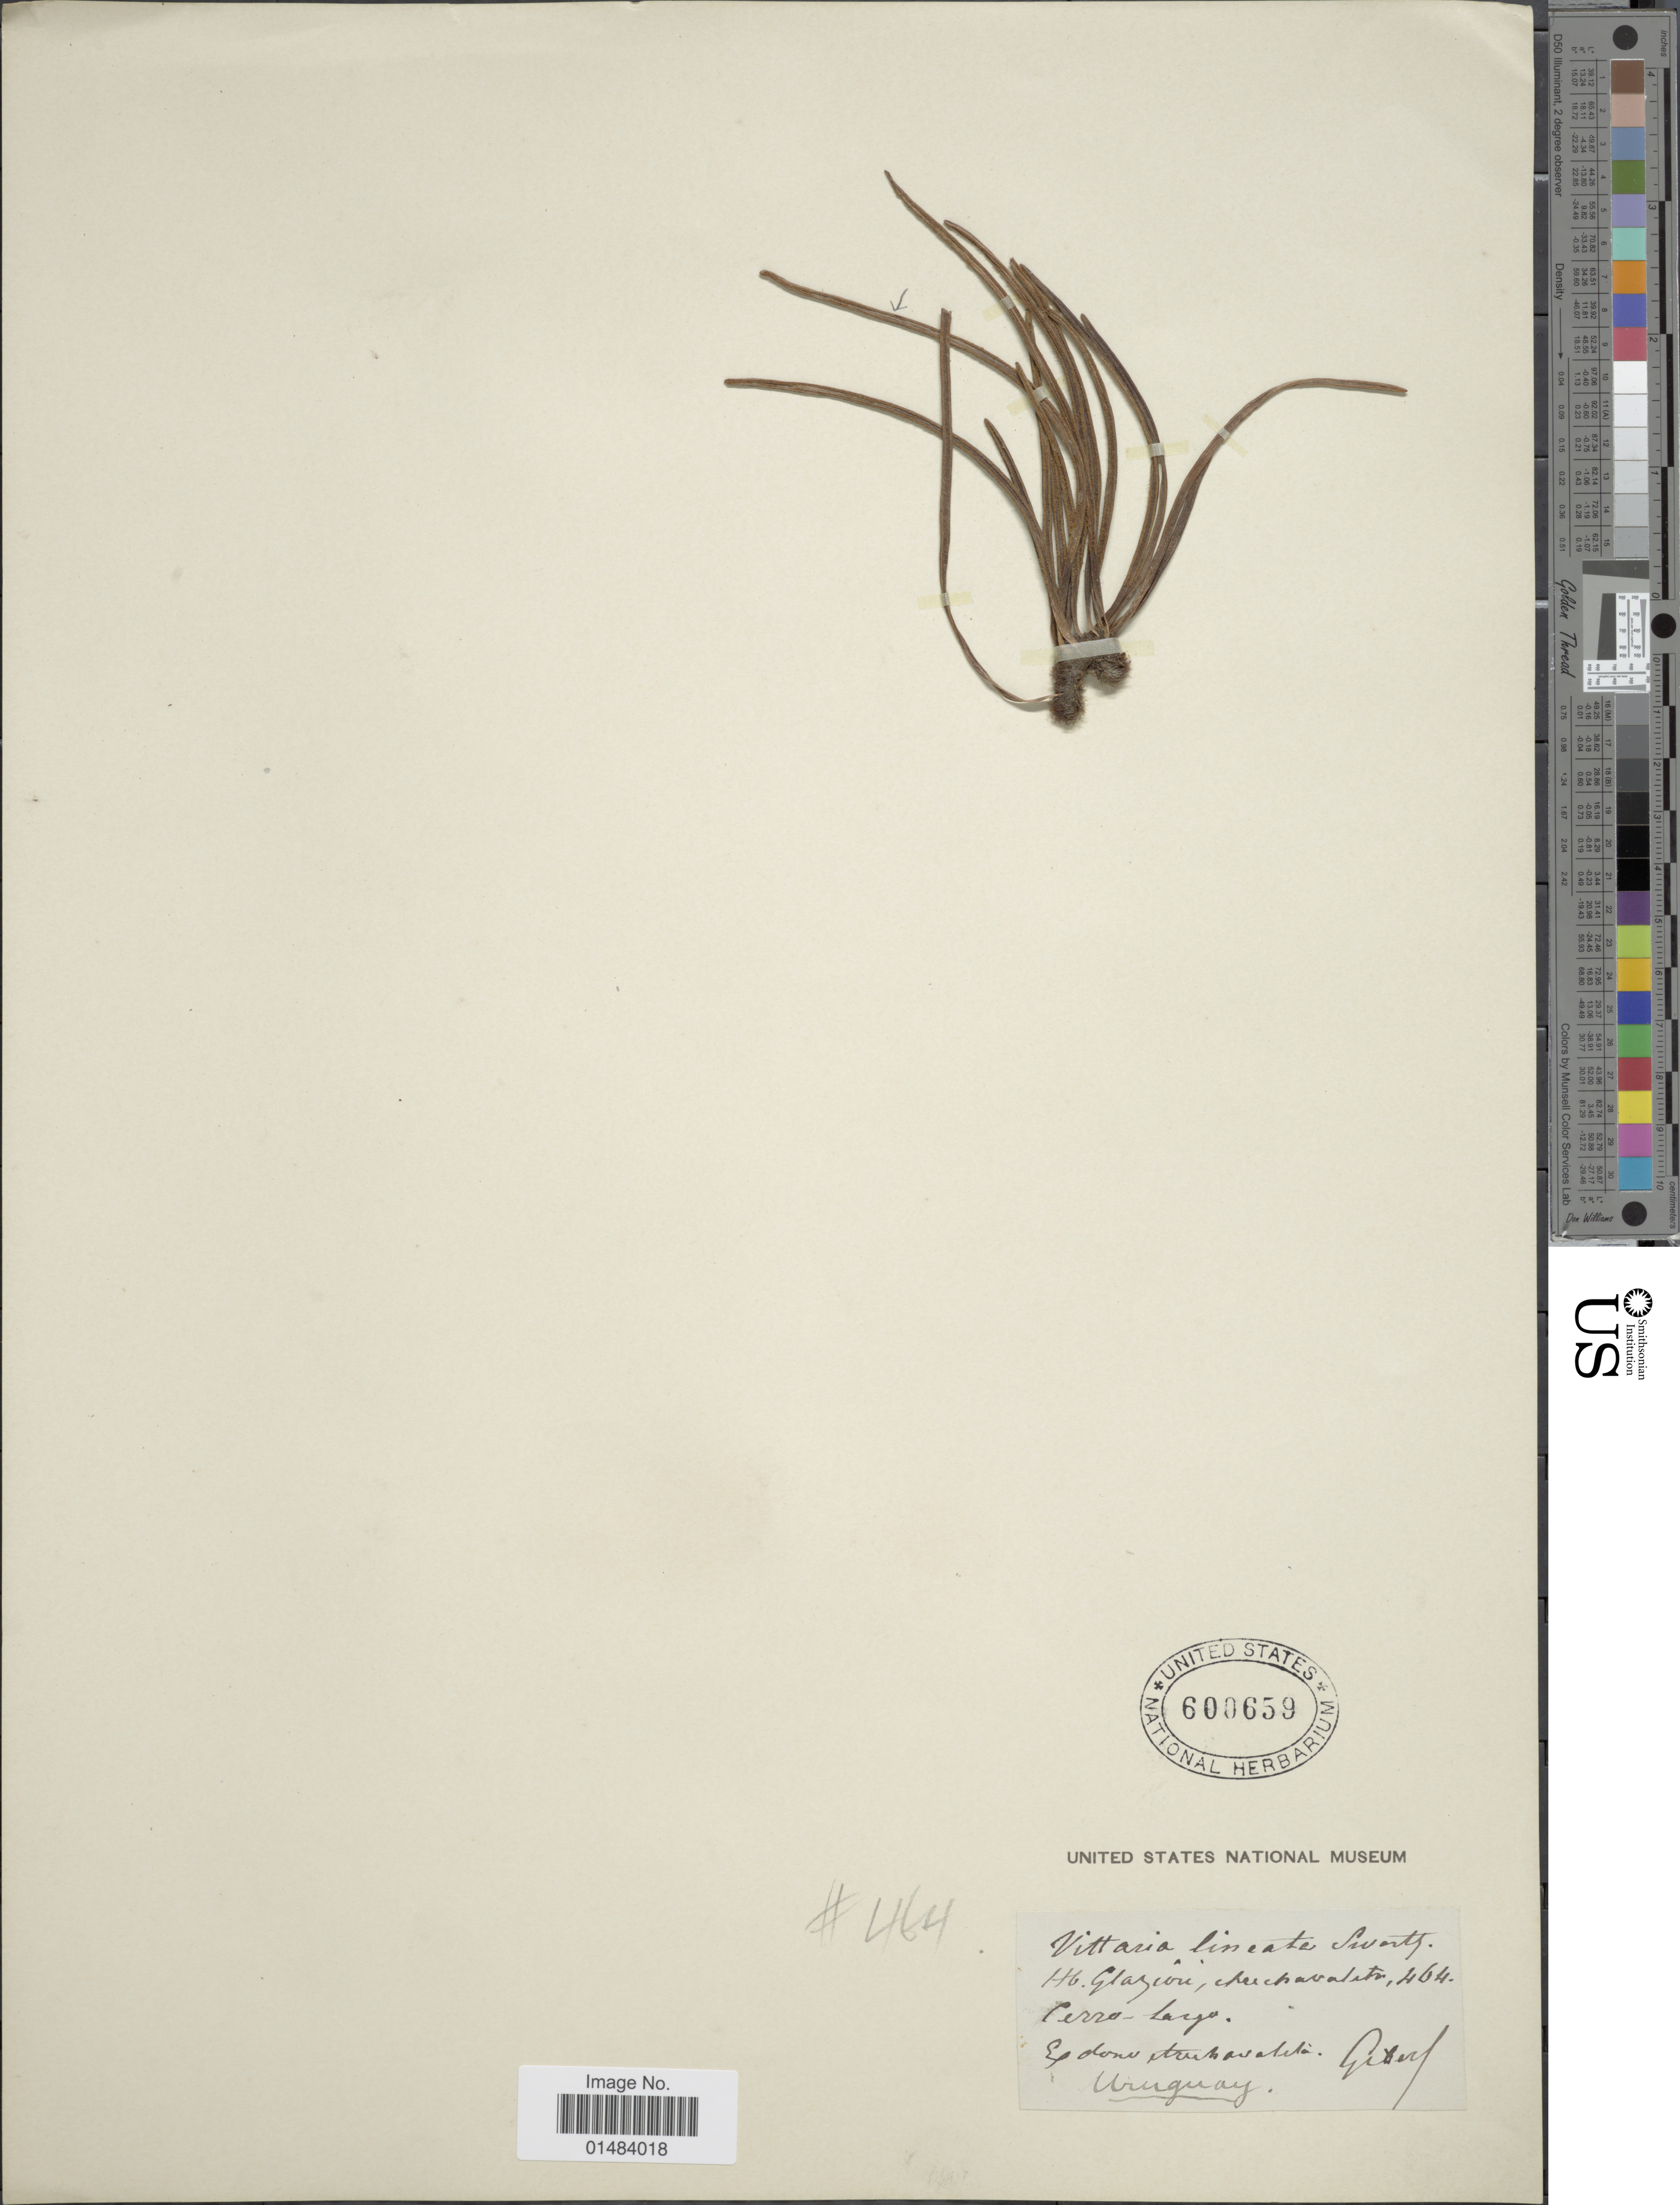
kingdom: Plantae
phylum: Tracheophyta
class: Polypodiopsida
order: Polypodiales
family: Pteridaceae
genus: Vittaria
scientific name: Vittaria lineata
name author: (L.) Sm.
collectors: ex herb. Glaziou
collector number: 464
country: Uruguay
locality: Cerro Largo.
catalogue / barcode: US 600659